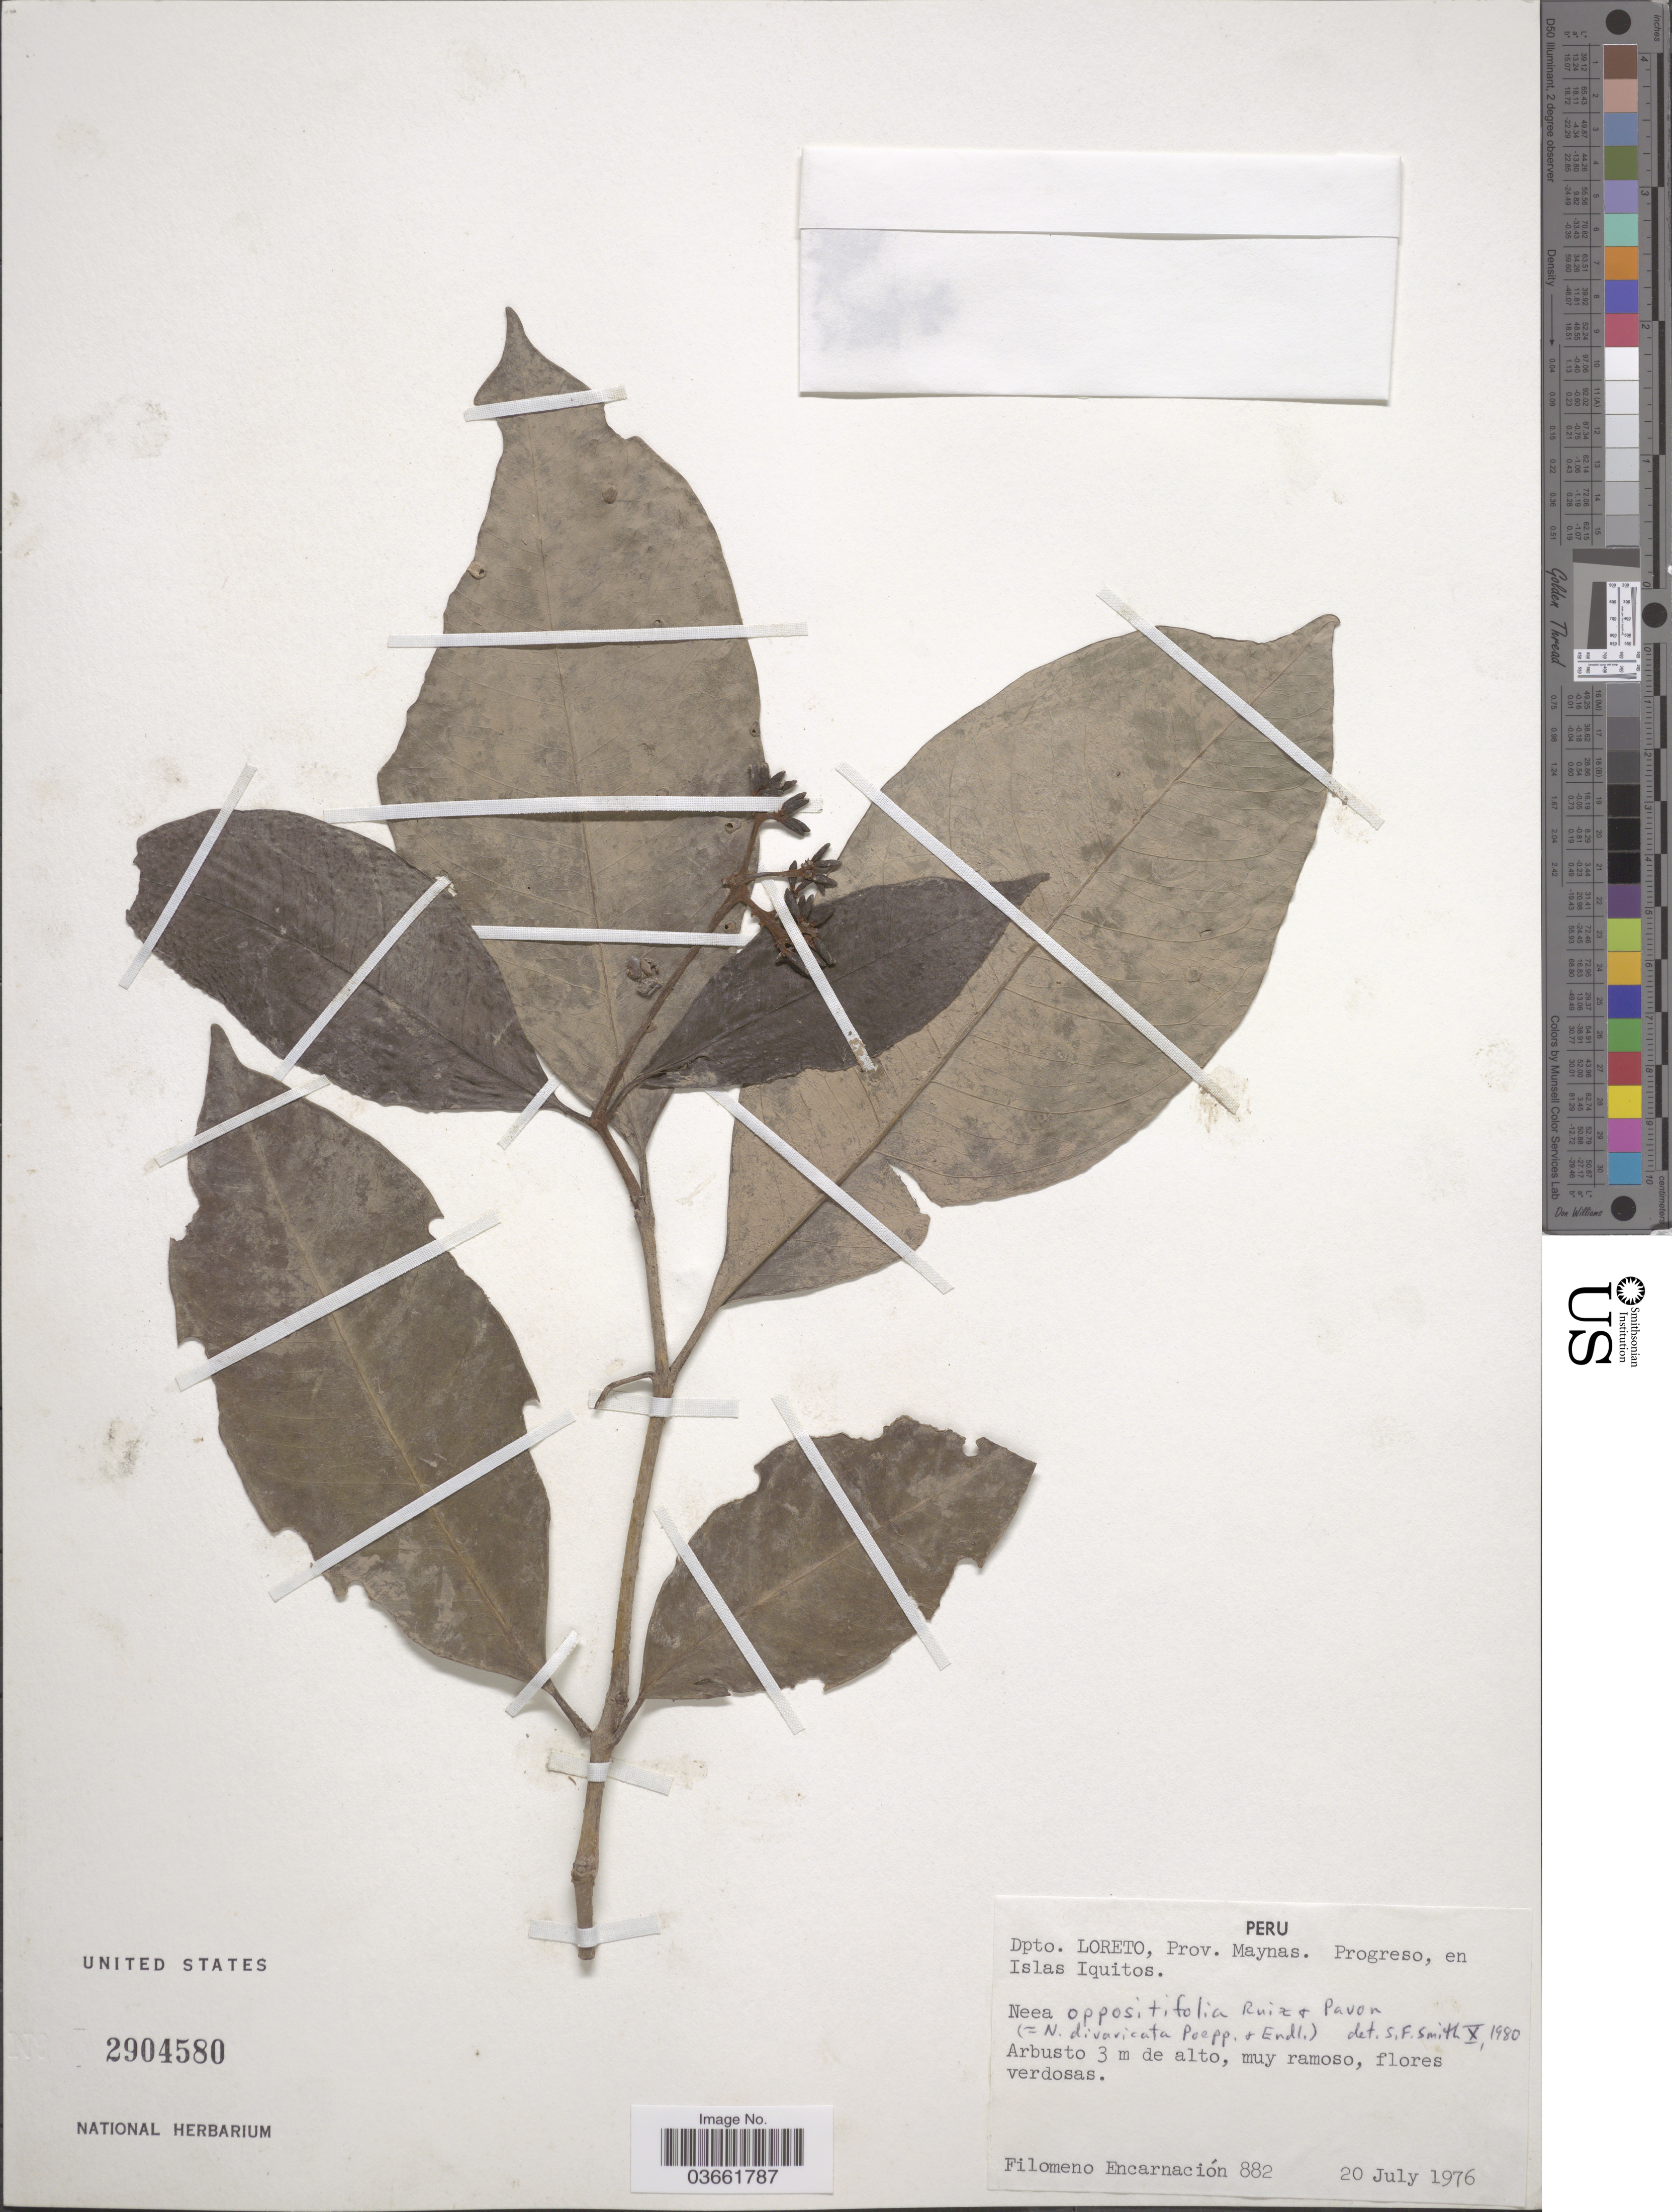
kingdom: Plantae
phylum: Tracheophyta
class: Magnoliopsida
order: Caryophyllales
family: Nyctaginaceae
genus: Neea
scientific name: Neea oppositifolia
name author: Ruiz & Pav.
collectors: F. Encarnación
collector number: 882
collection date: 1976-07-20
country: Peru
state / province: Loreto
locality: Dpto. Loreto, Prov. Maynas. Progreso, en Islas Iquitos.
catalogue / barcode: US 2904580